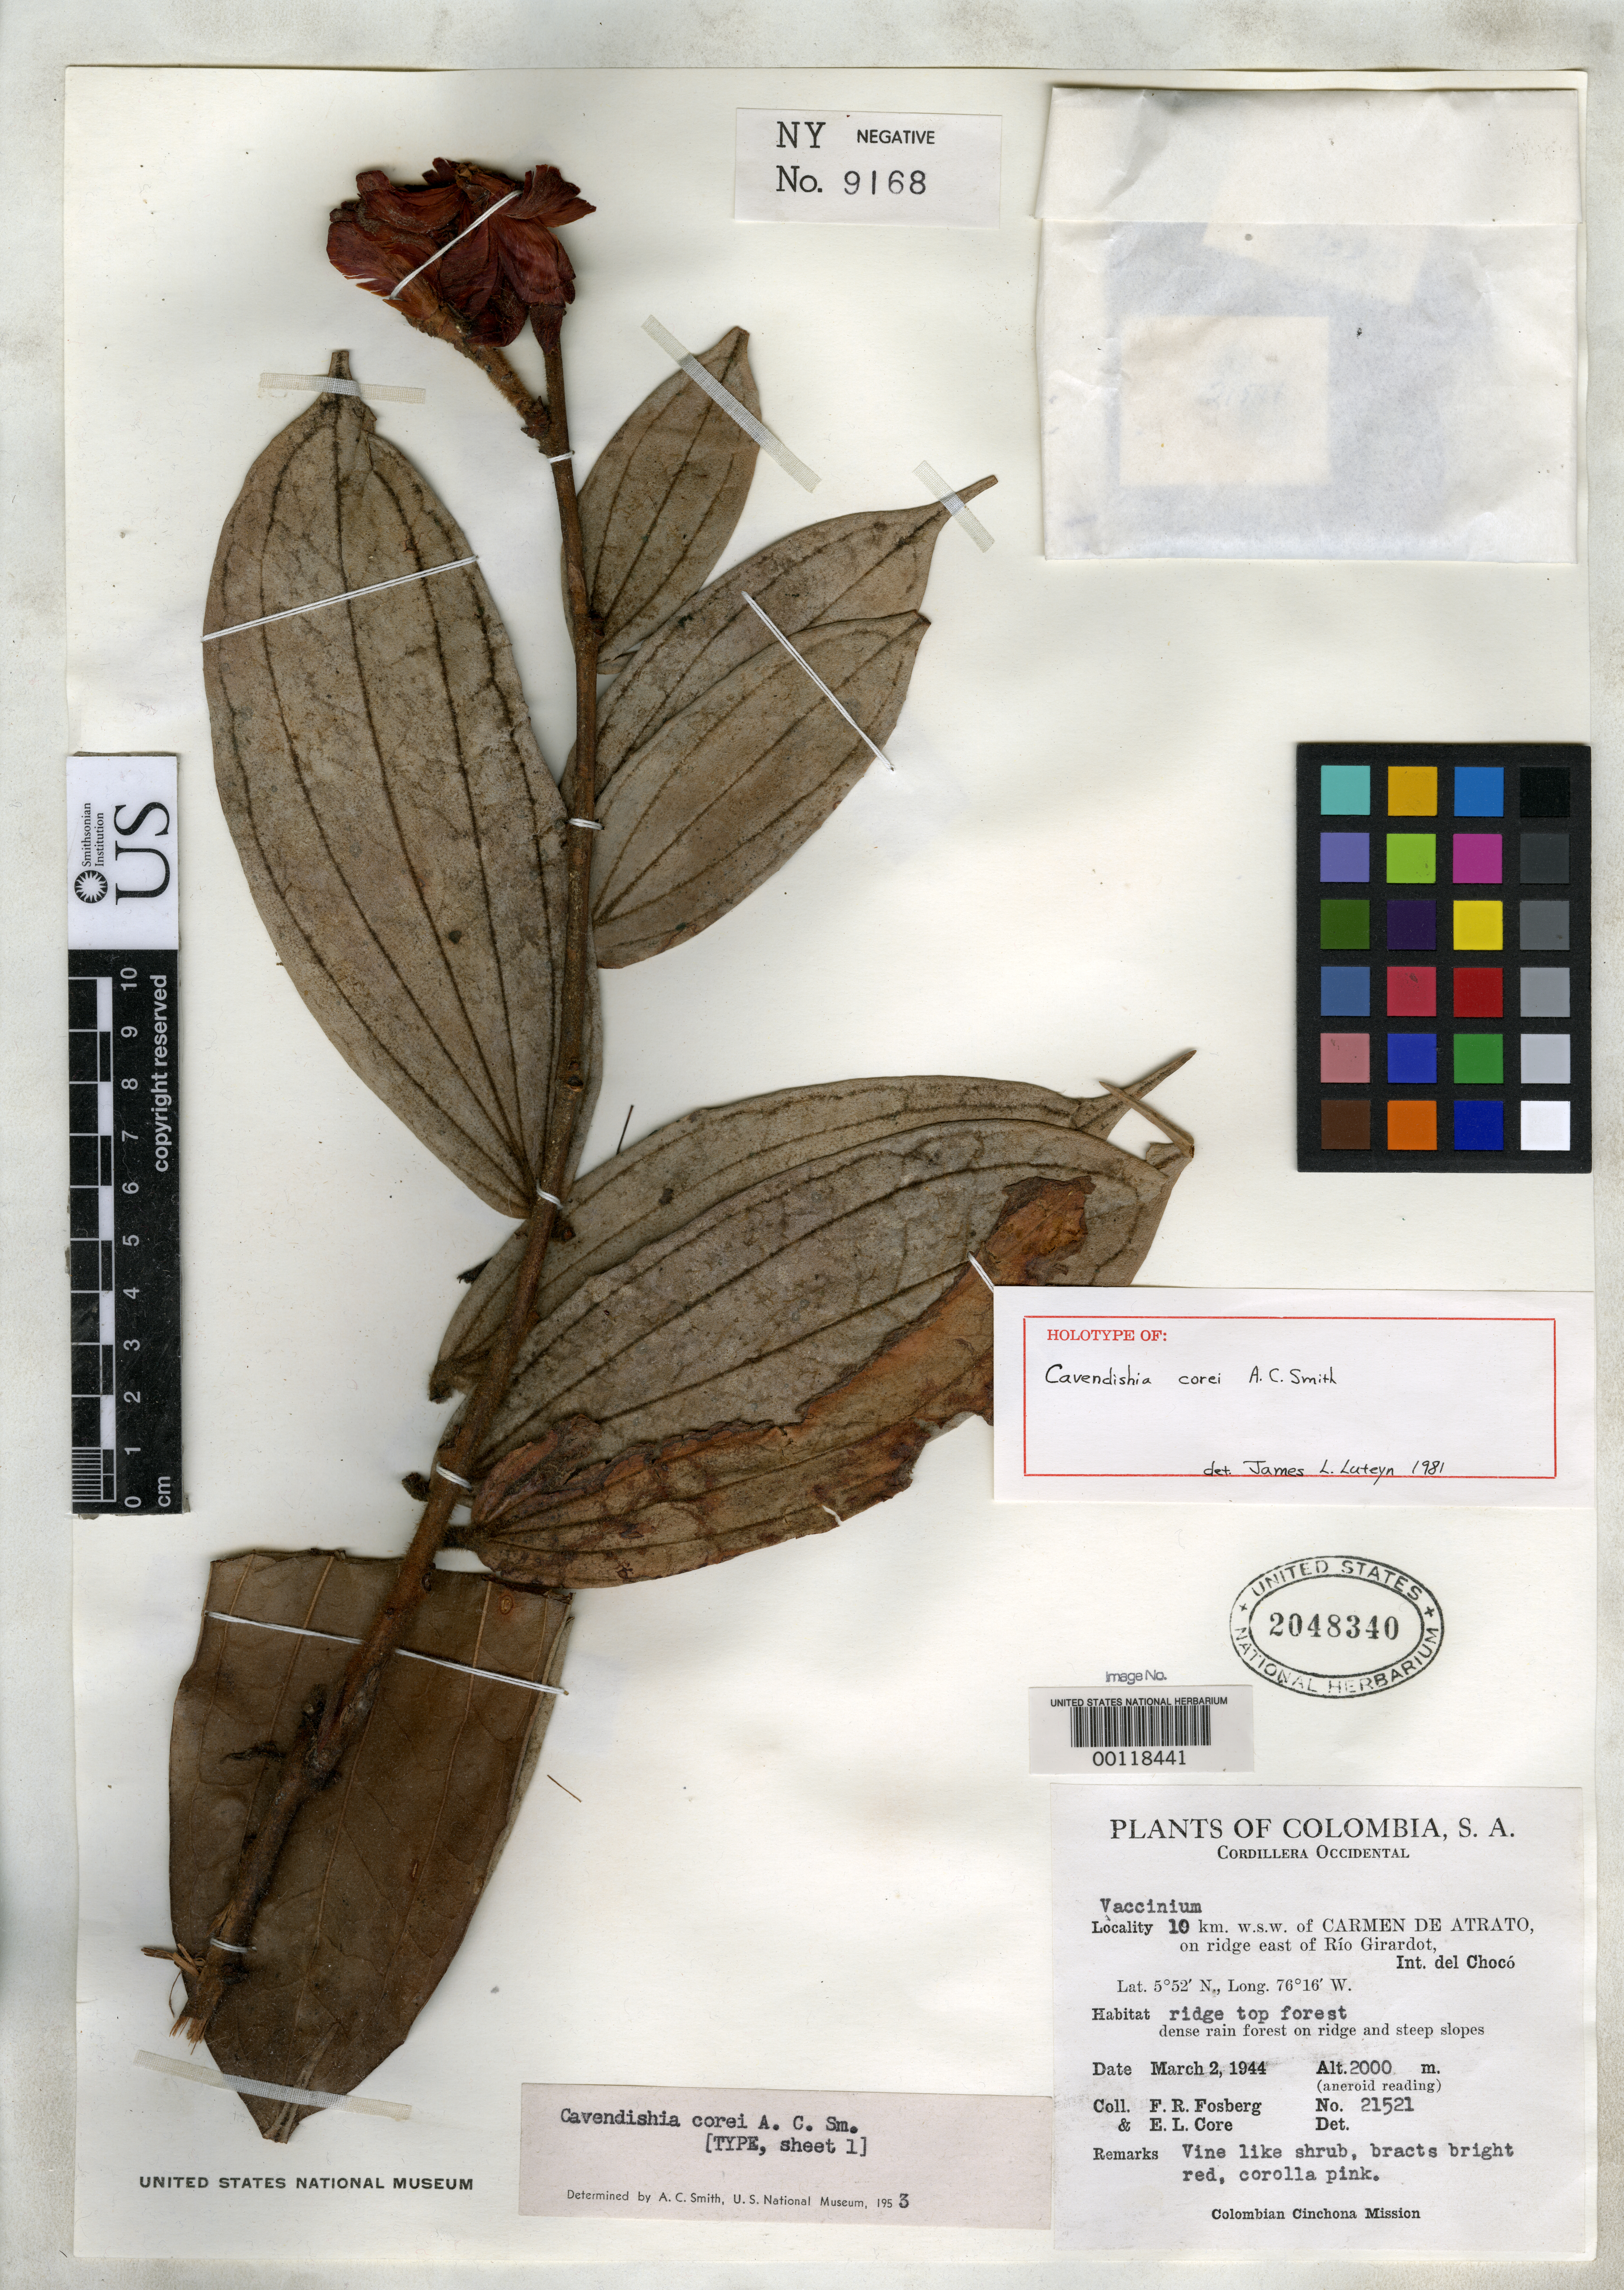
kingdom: Plantae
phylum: Tracheophyta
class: Magnoliopsida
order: Ericales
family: Ericaceae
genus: Cavendishia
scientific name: Cavendishia corei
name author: A.C. Sm.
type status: Holotype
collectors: F. R. Fosberg & E. L. Core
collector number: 21521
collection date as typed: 02 Mar 1944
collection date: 1944-03-02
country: Colombia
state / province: Chocó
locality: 10 km WSW of Carmen de Atrato, ridge E of Rio Girardot.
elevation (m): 2000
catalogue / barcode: US 2048340